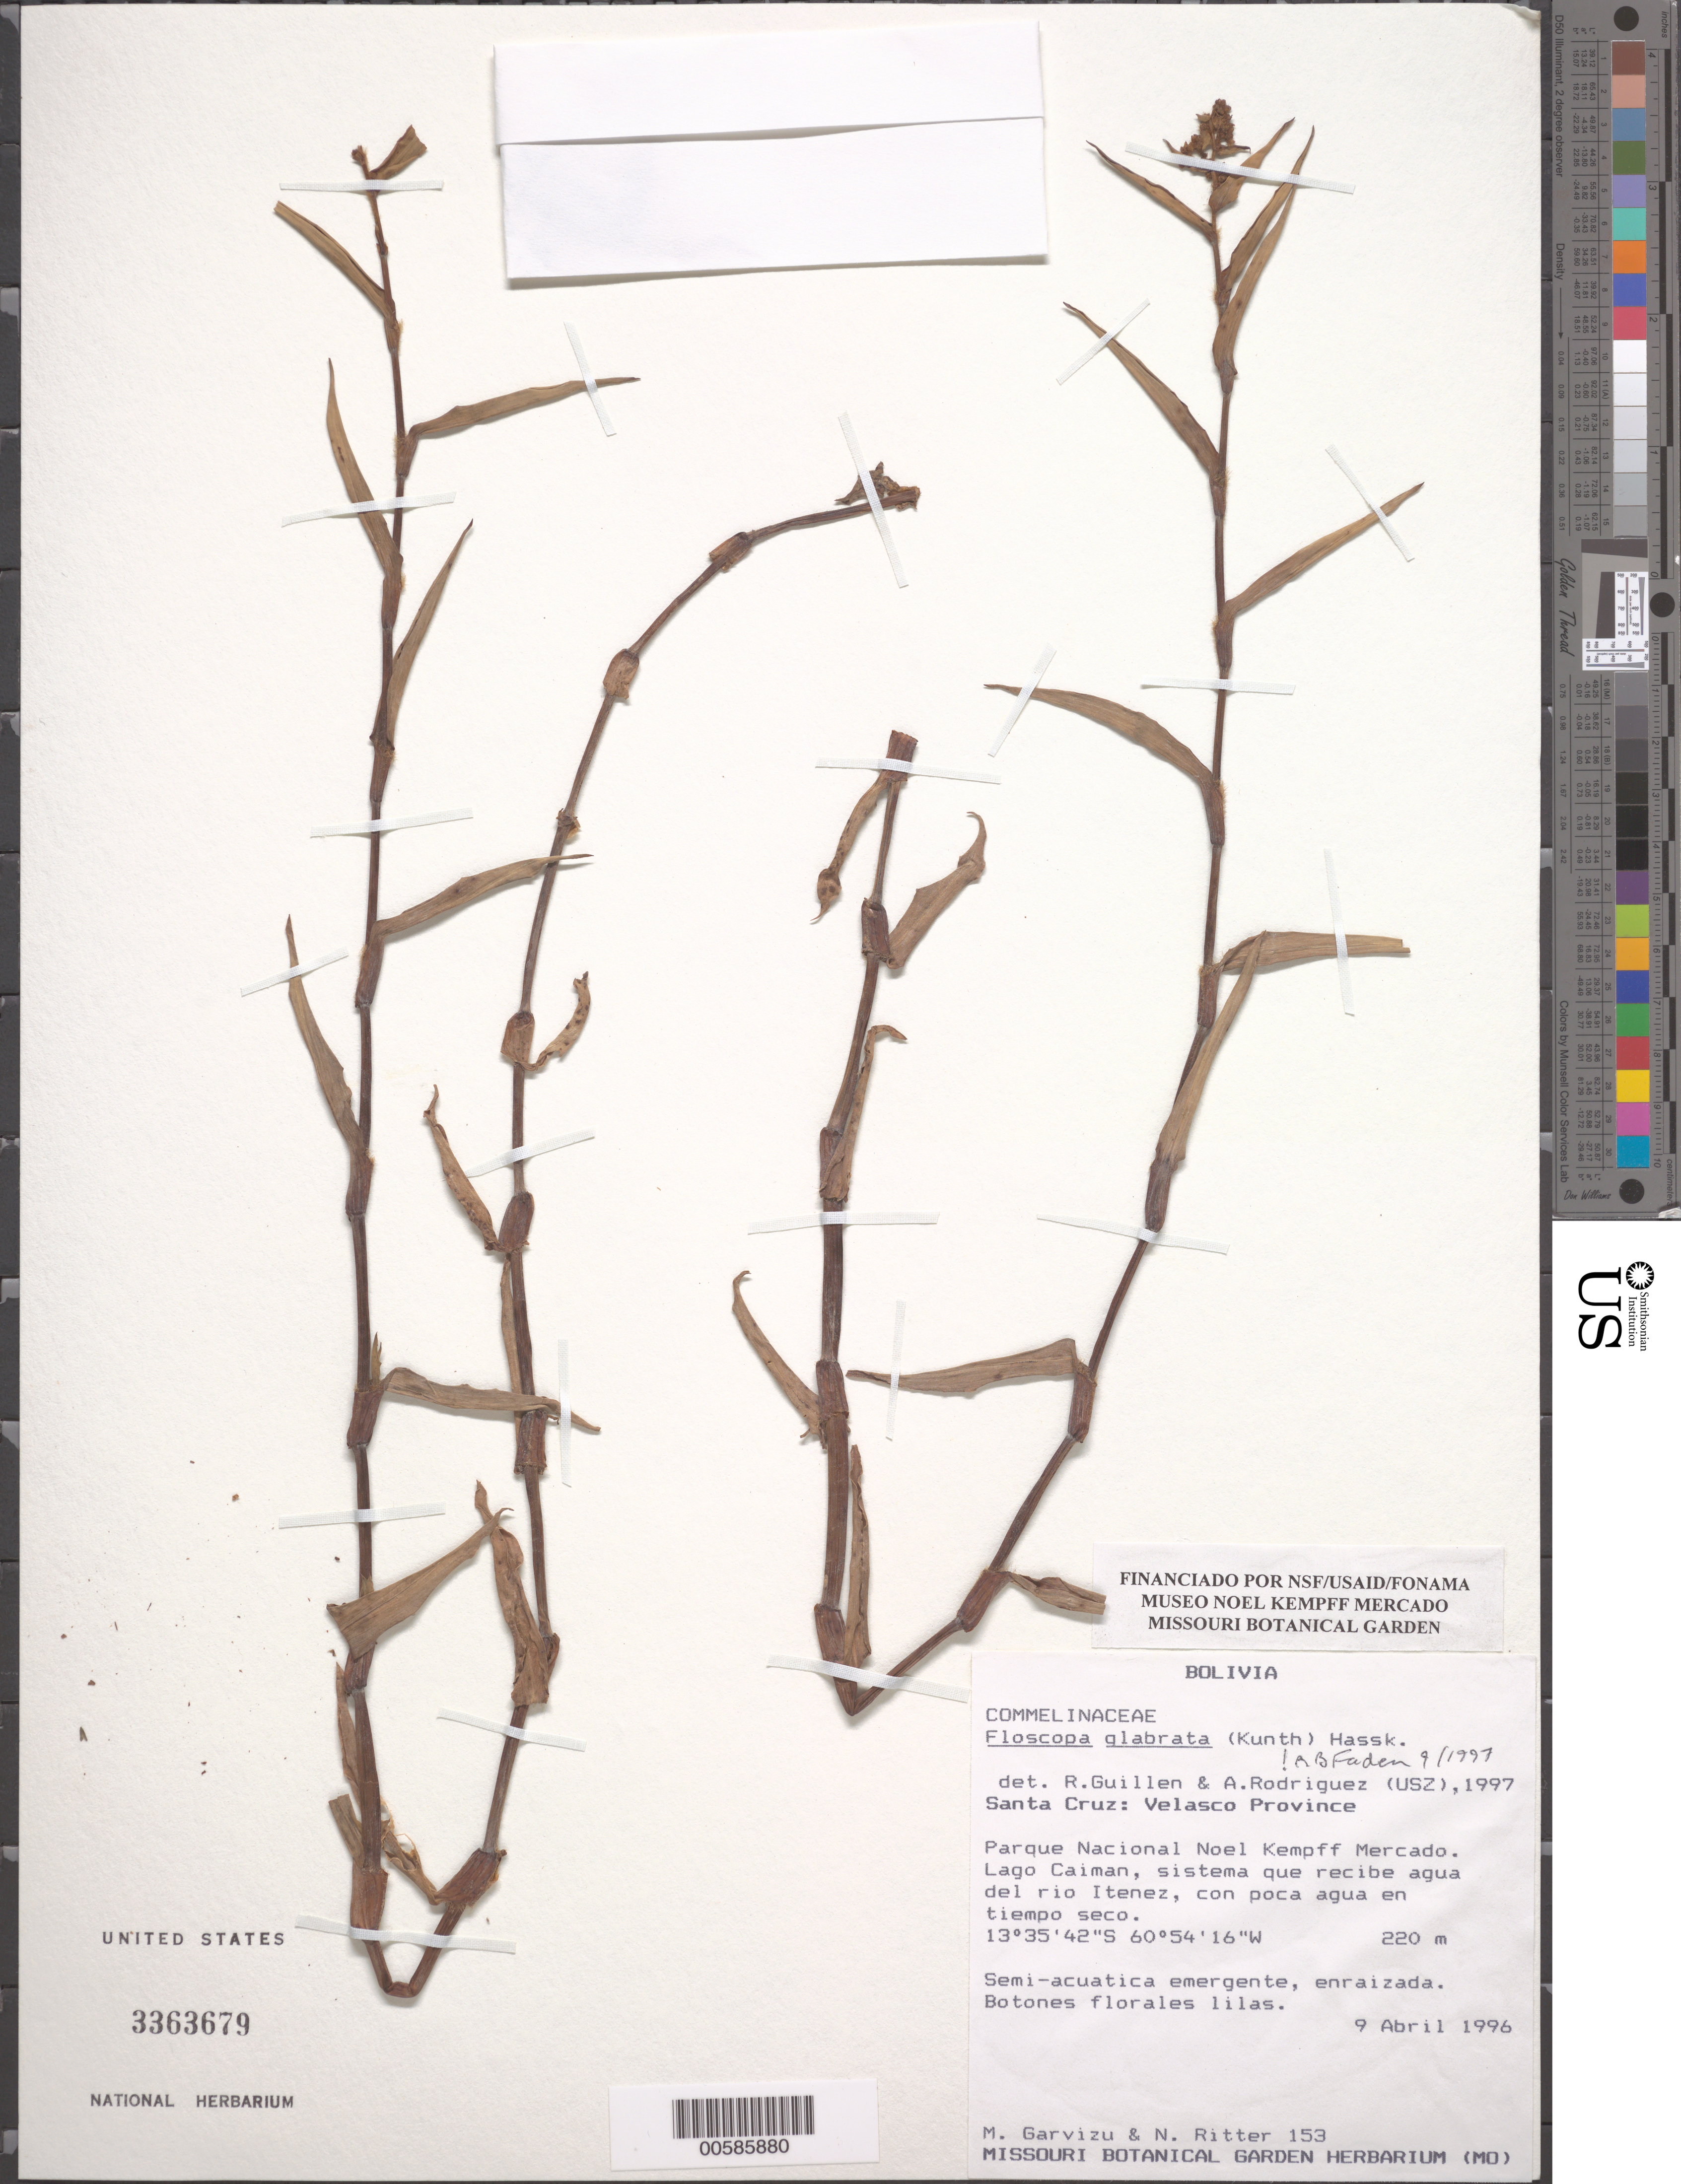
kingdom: Plantae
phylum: Tracheophyta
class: Liliopsida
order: Commelinales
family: Commelinaceae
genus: Floscopa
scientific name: Floscopa glabrata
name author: (Kunth) Hassk.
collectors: M. Garvizu & N. Ritter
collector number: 153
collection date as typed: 09 Apr 1996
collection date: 1996-04-09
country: Bolivia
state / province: Santa Cruz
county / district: Velasco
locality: Noel Kempff National Park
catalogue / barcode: US 3363679